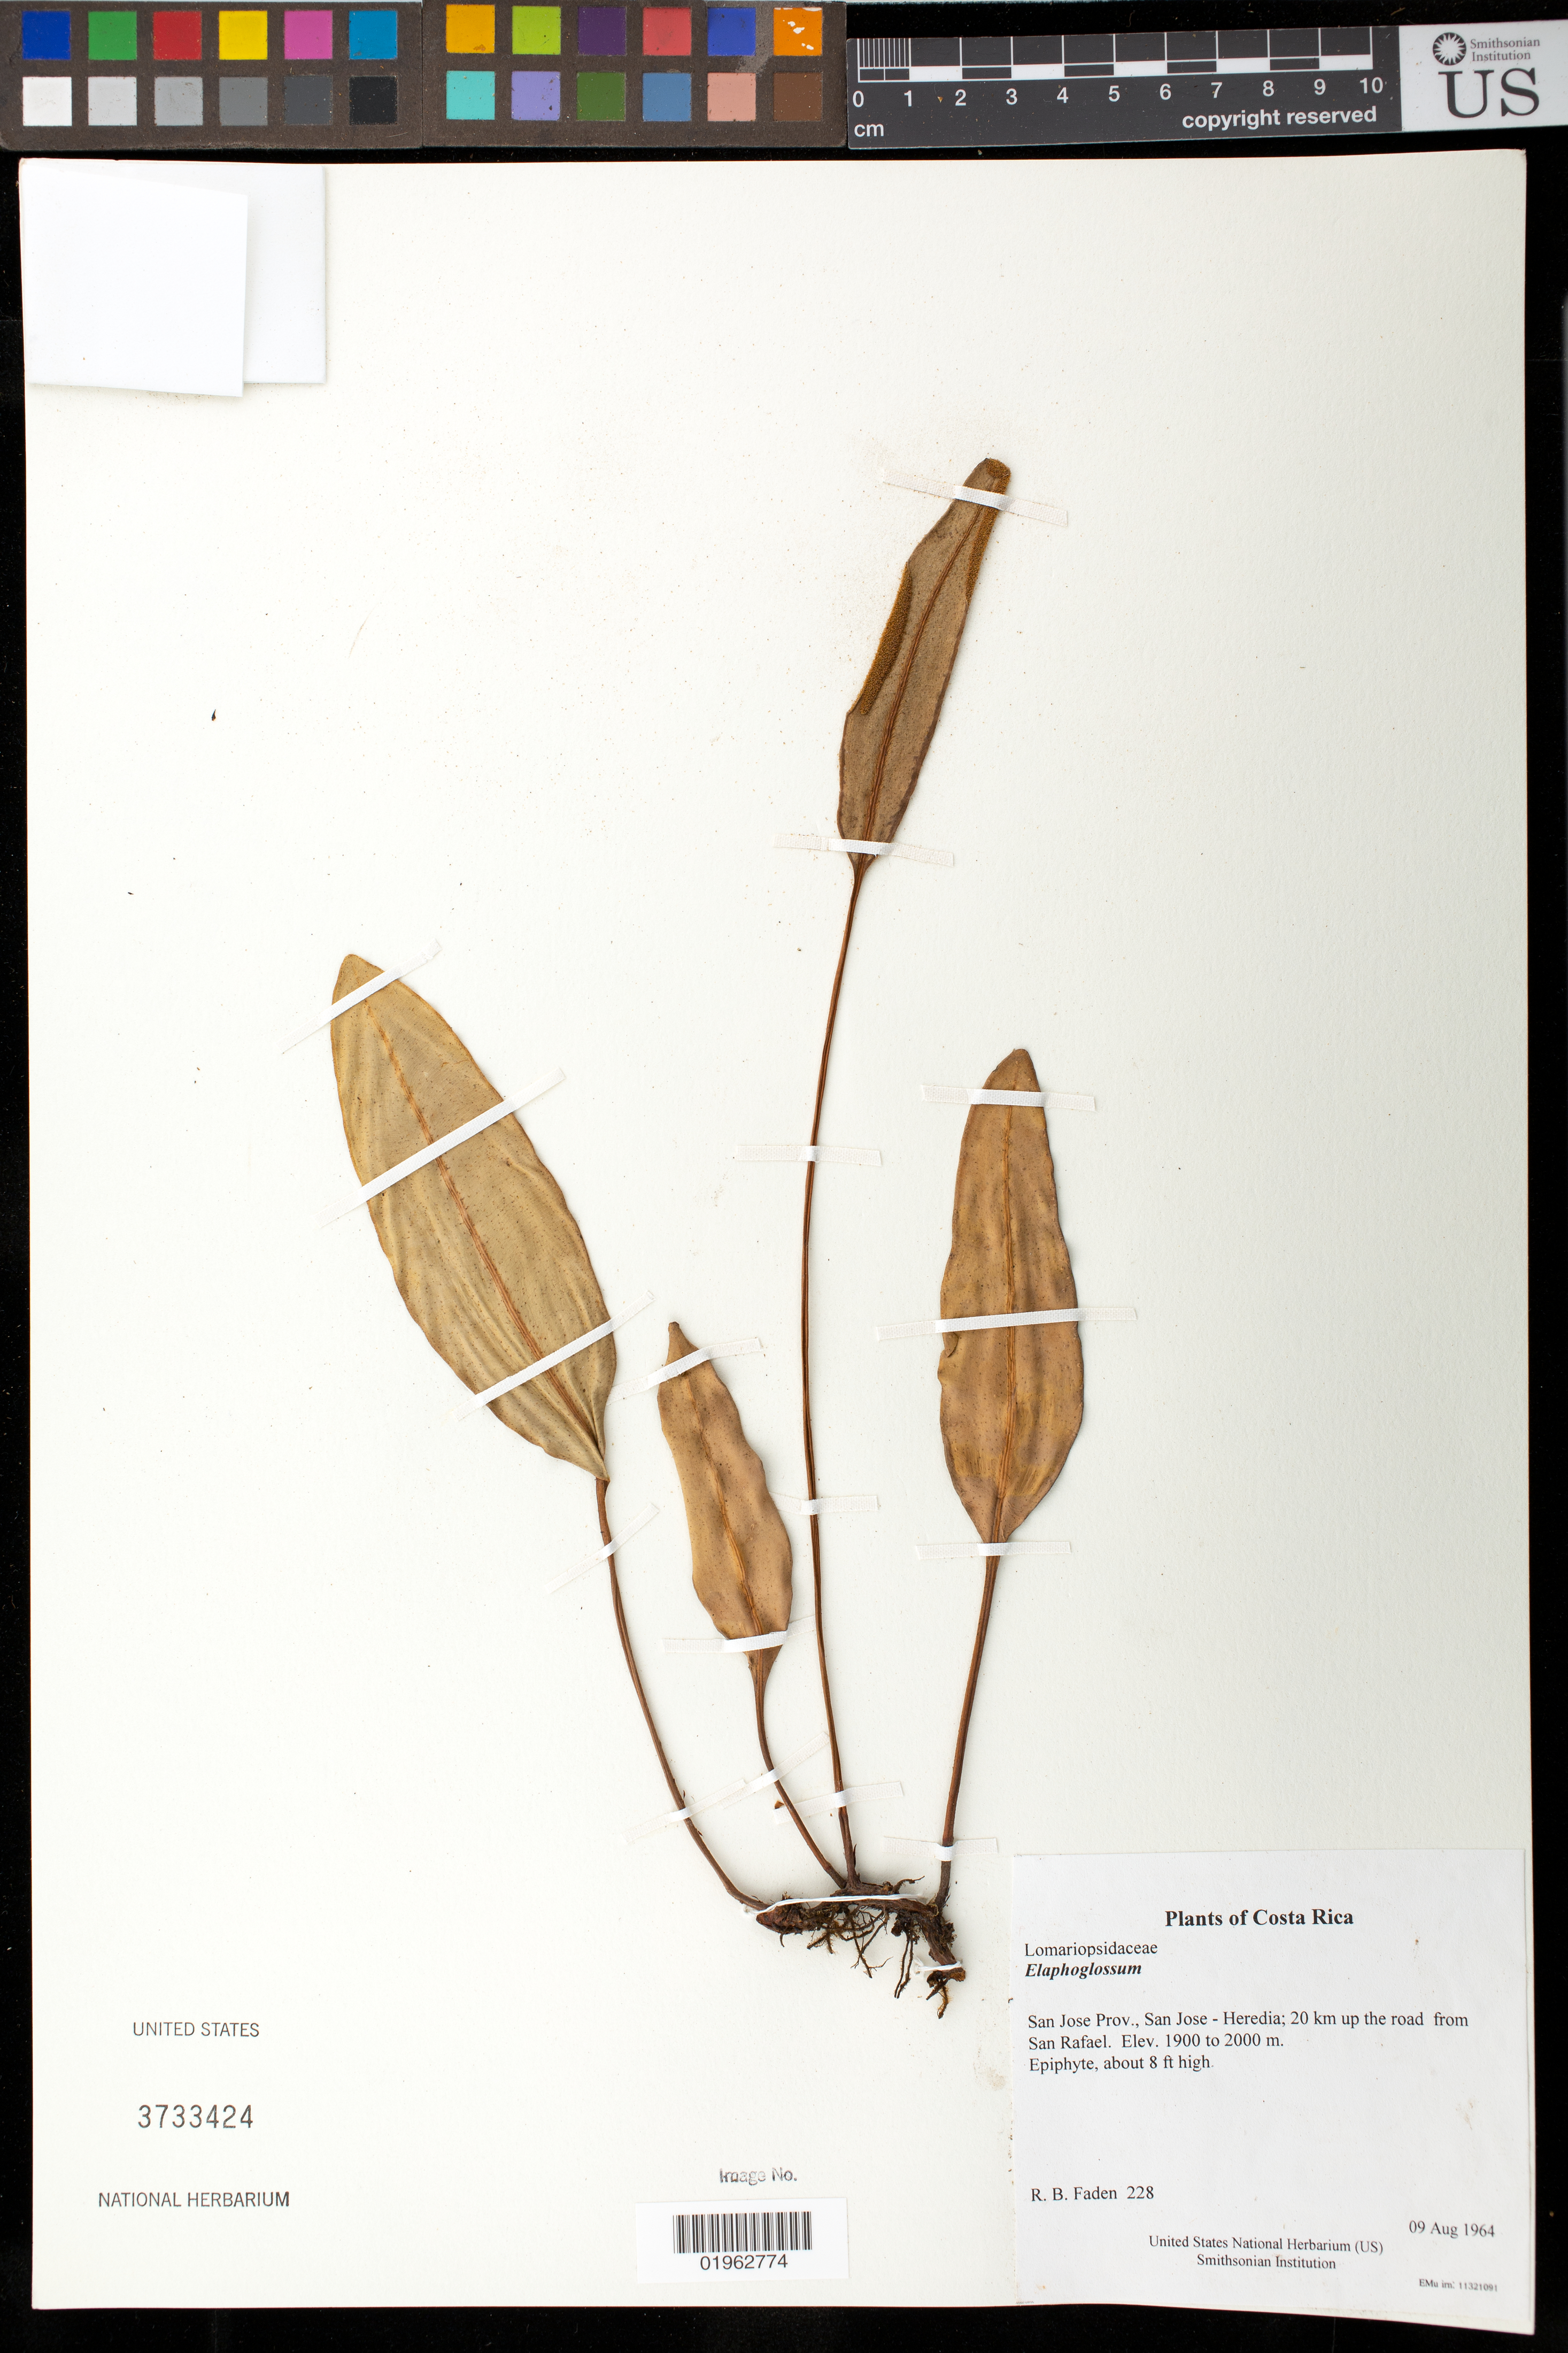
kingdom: Plantae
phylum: Tracheophyta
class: Polypodiopsida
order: Polypodiales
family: Dryopteridaceae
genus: Elaphoglossum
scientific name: Elaphoglossum sp.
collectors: R. B. Faden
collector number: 228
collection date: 1964-08-09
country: Costa Rica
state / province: San Jose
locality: San Jose - Heredia; 20 km up the road from San Rafael.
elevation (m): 1900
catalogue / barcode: US 3733424